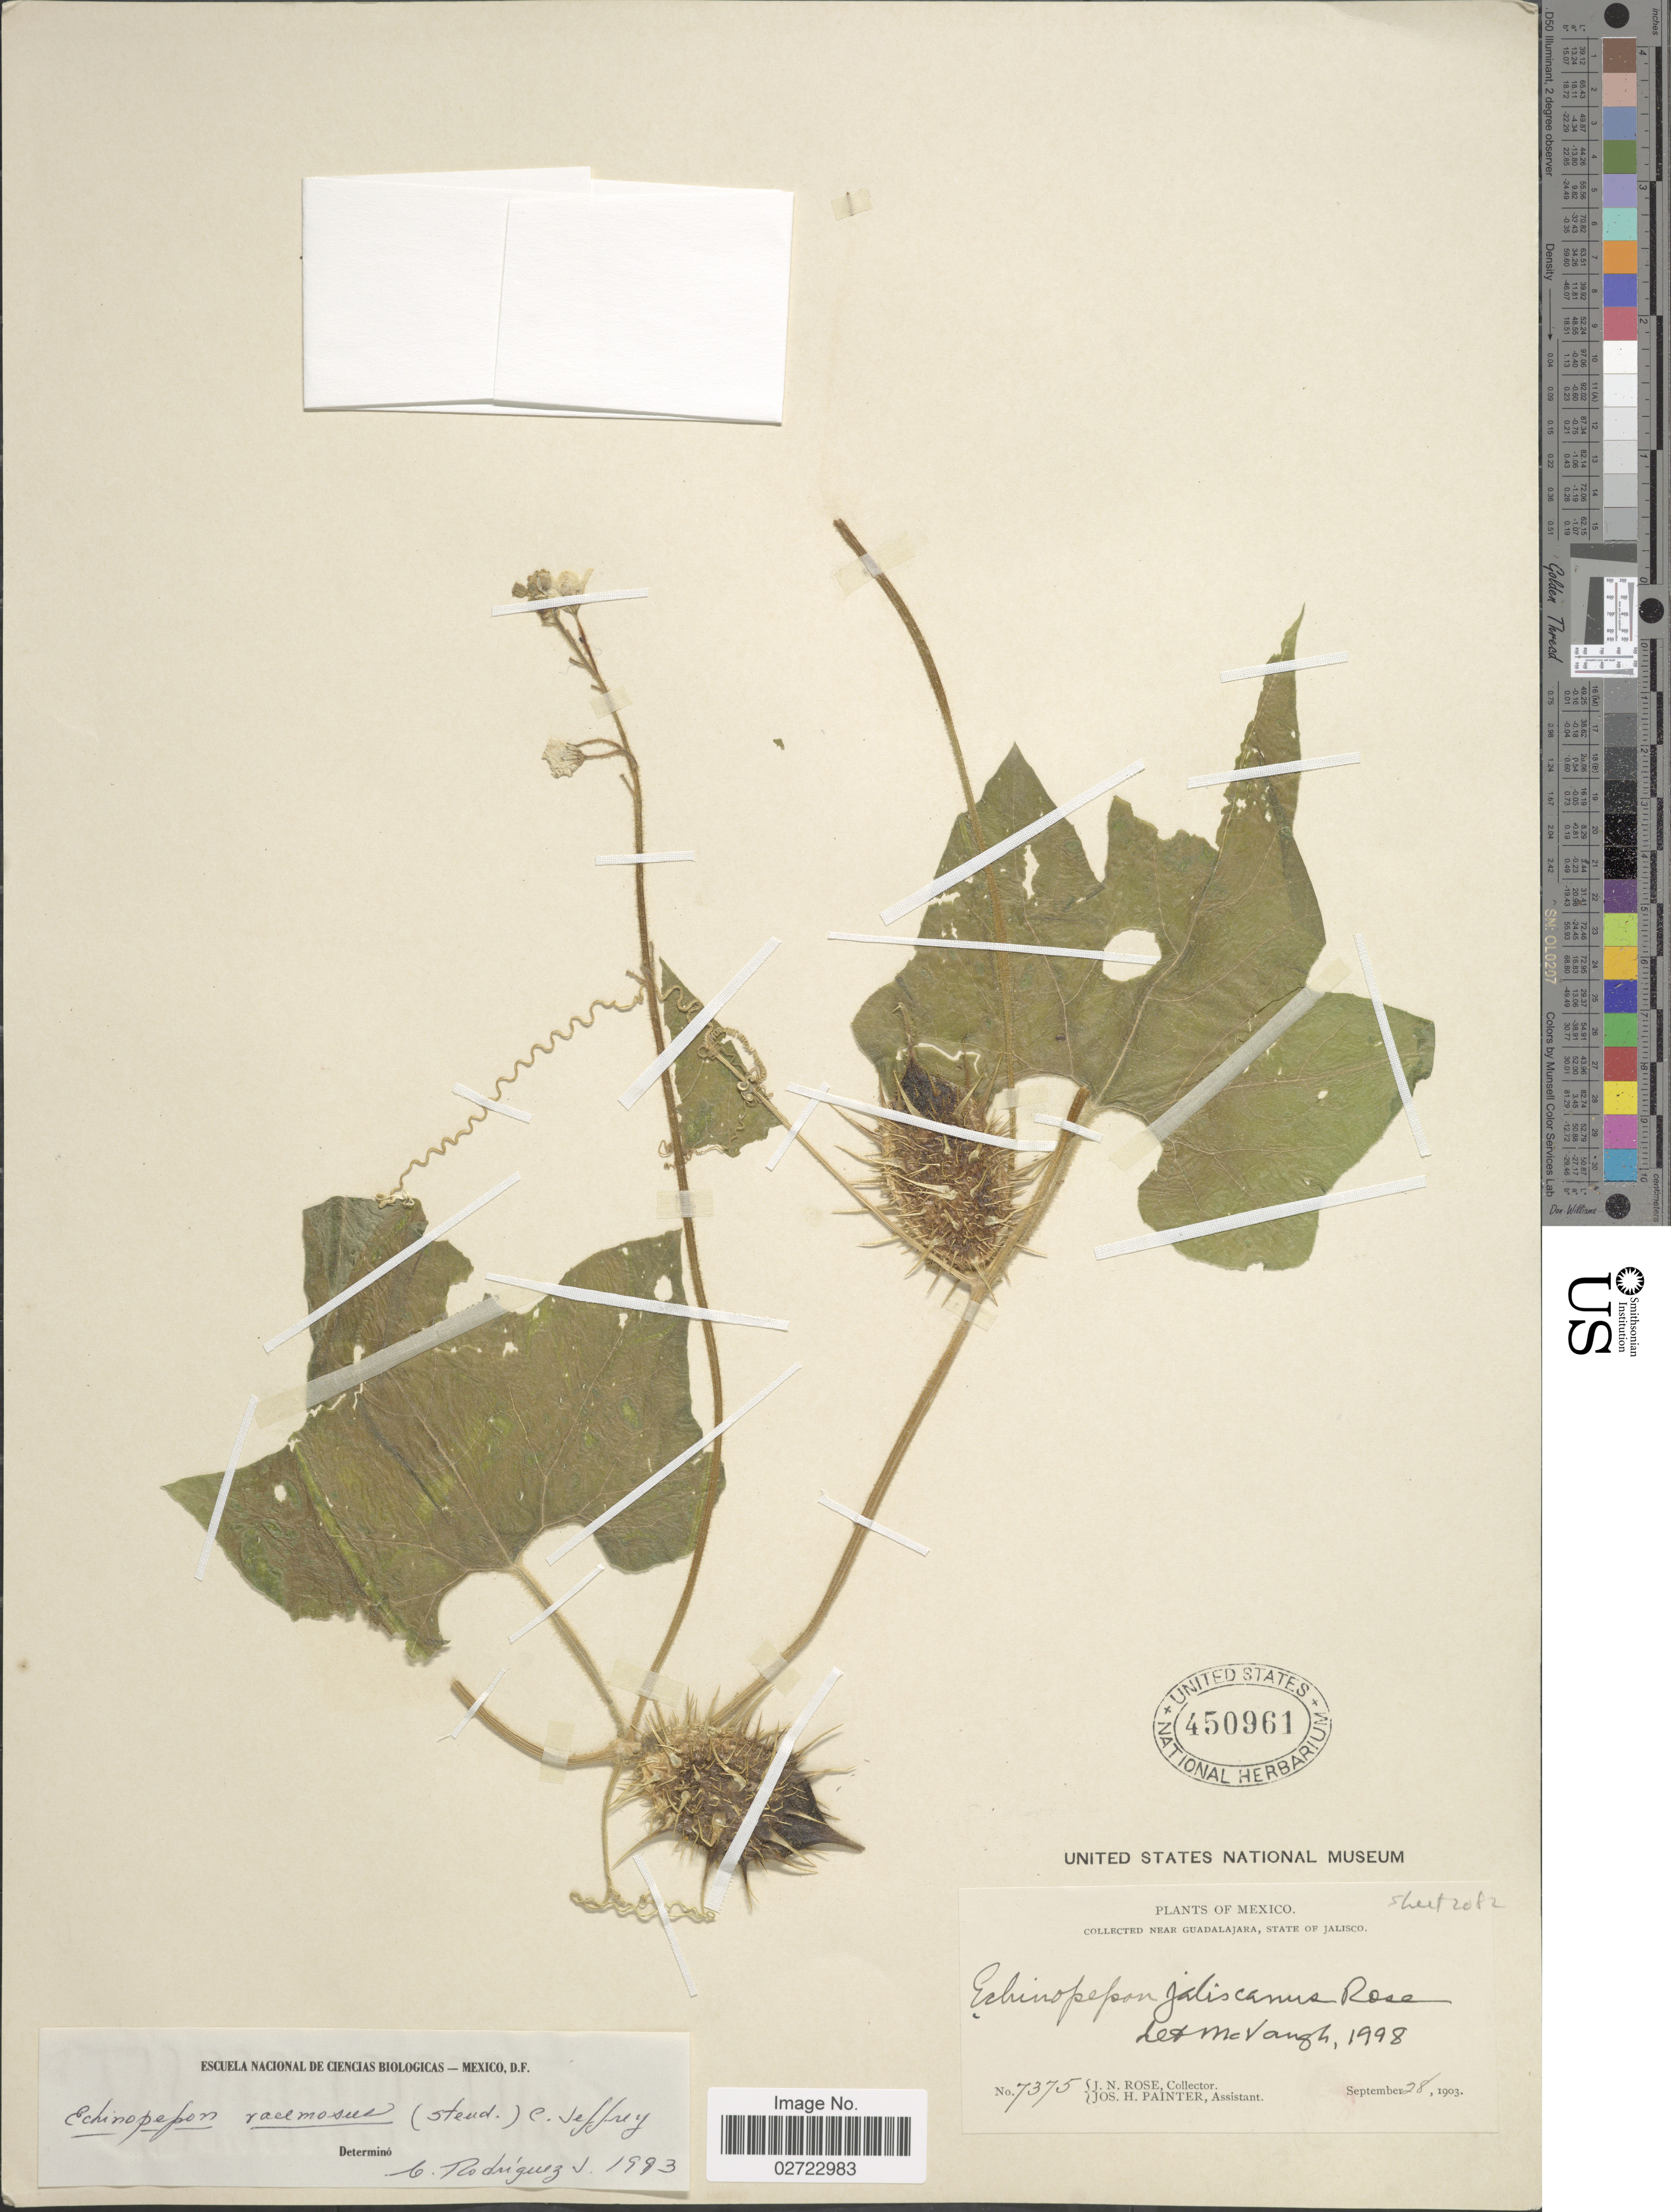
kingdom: Plantae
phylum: Tracheophyta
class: Magnoliopsida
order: Cucurbitales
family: Cucurbitaceae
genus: Echinopepon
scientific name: Echinopepon jaliscanus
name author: Rose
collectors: J. N. Rose & J. H. Painter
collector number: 7375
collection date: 1903-09-28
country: Mexico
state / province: Jalisco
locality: Near Guadalajara.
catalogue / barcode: US 450961